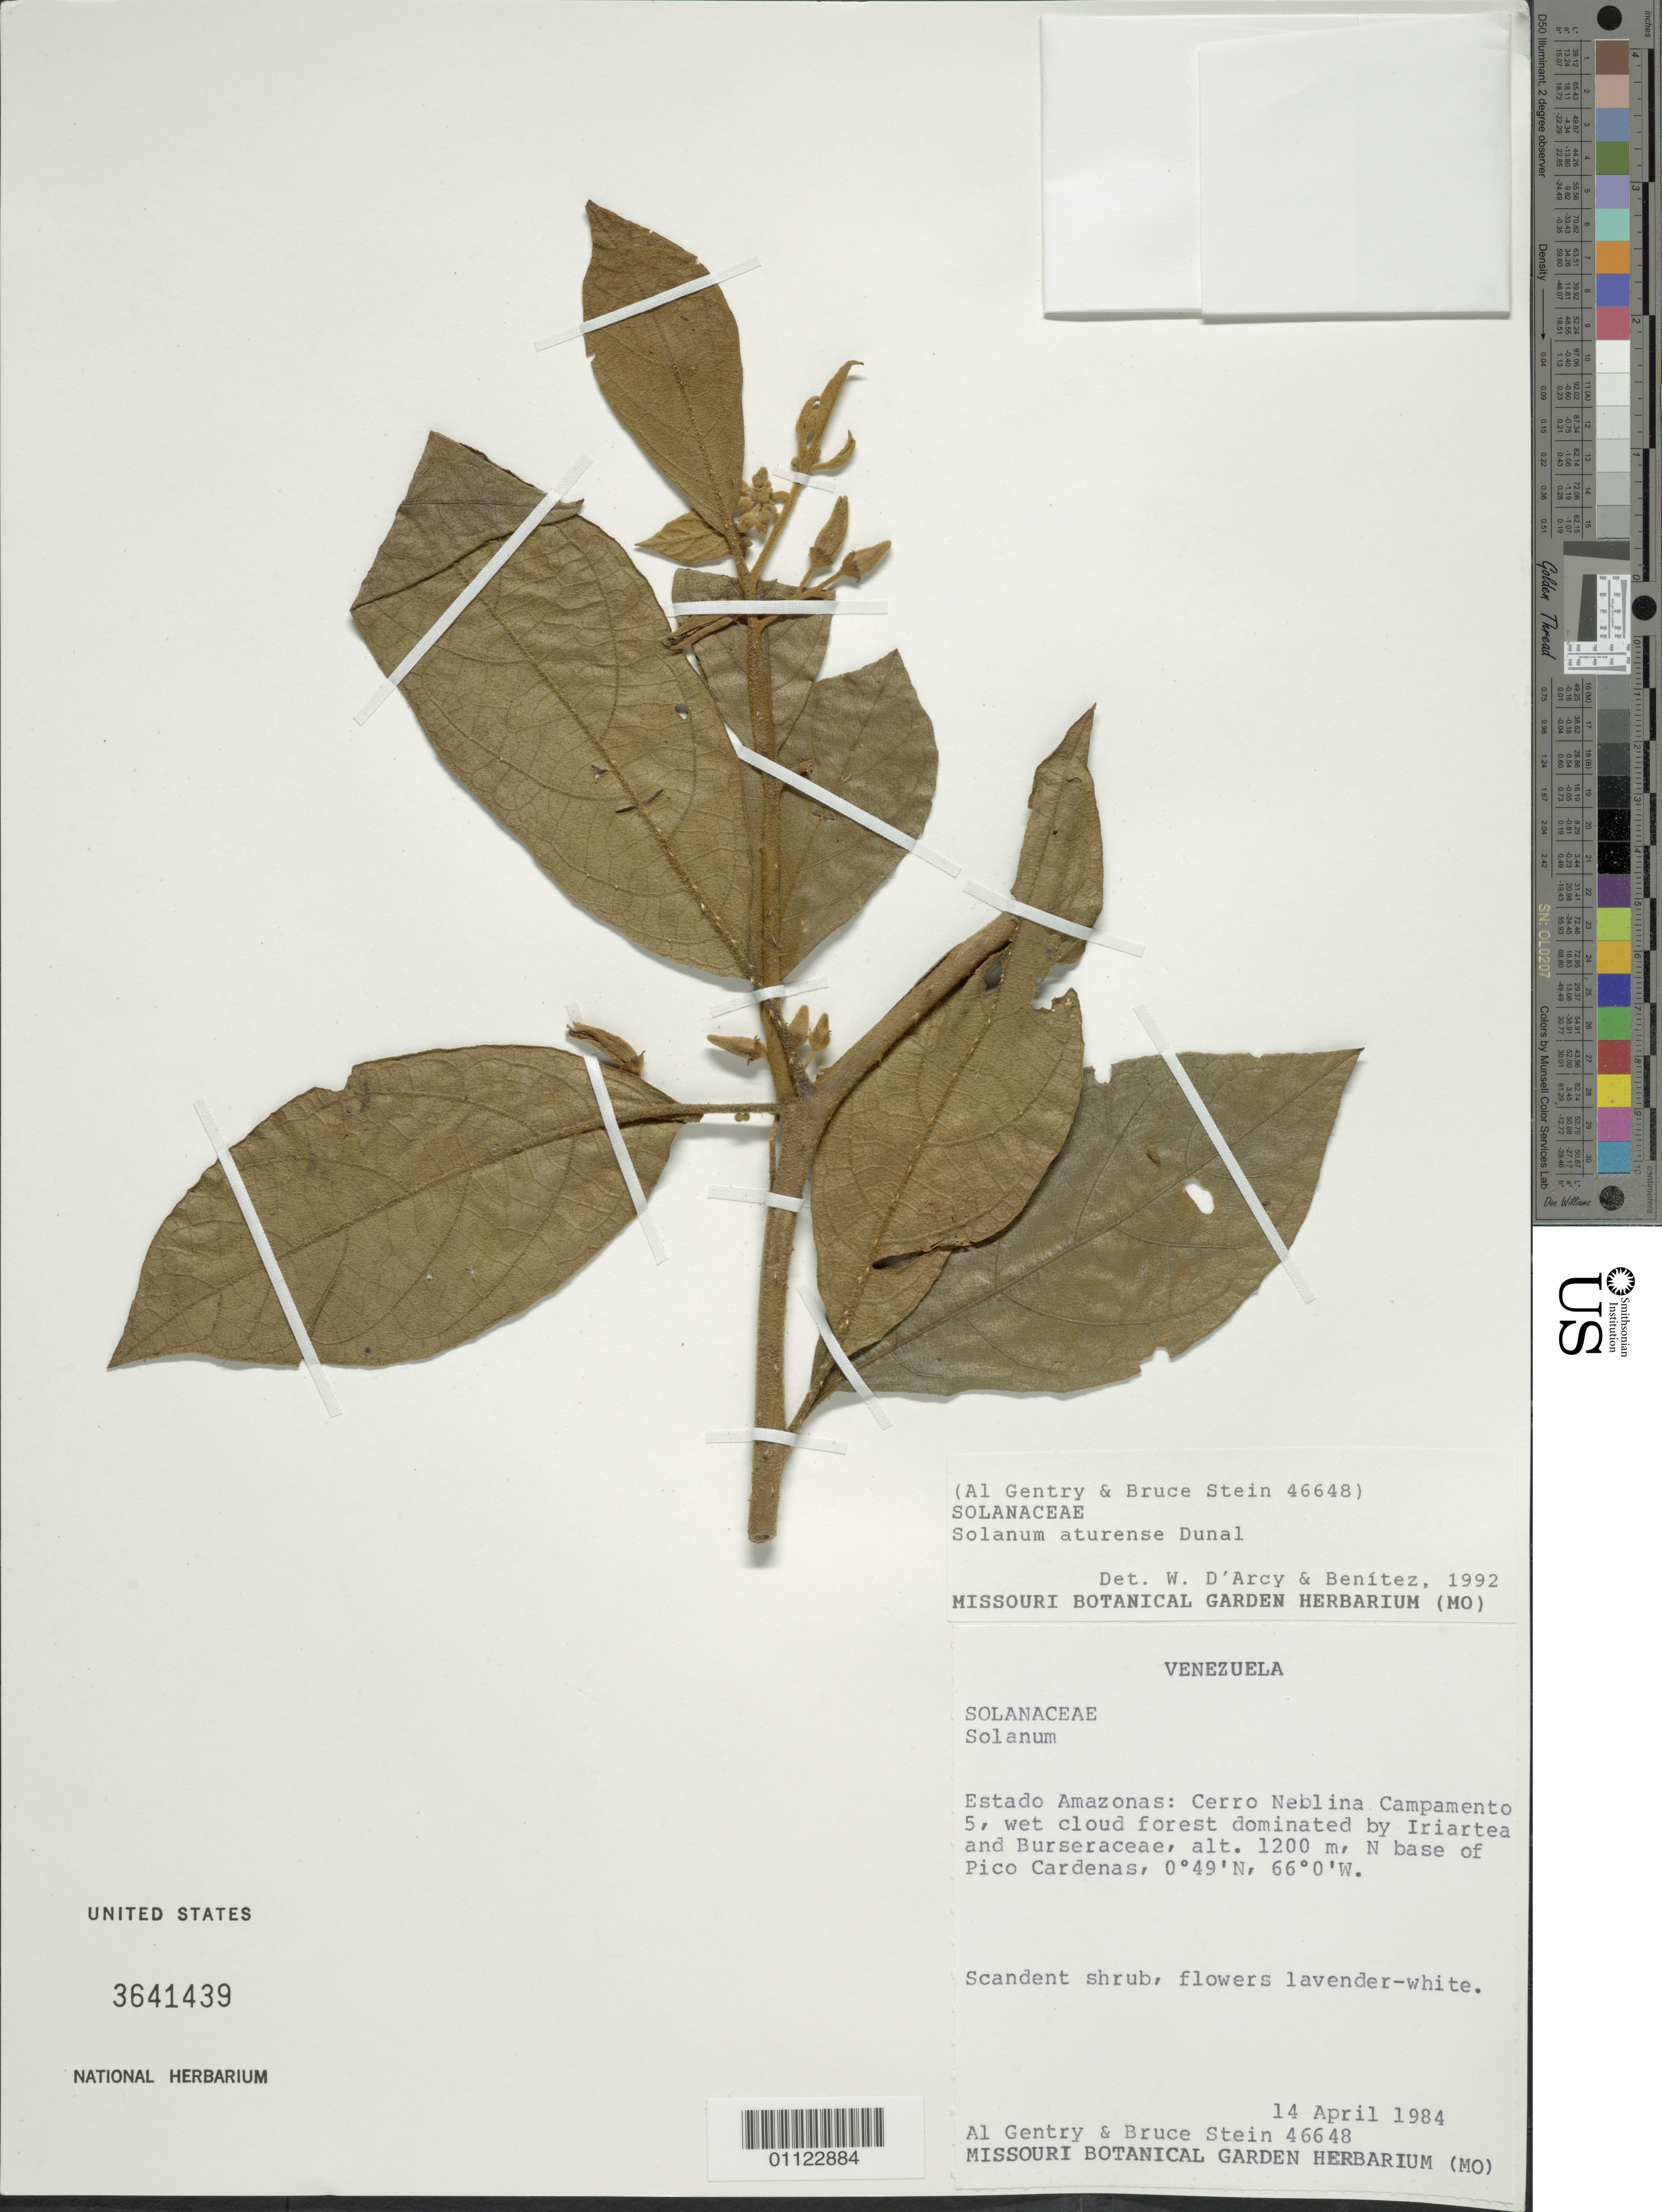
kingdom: Plantae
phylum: Tracheophyta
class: Magnoliopsida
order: Solanales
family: Solanaceae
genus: Solanum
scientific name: Solanum aturense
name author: Dunal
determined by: D'Arcy, W. G.; Benítez, C. E.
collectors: A. H. Gentry & B. Stein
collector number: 46648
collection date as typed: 14-Apr-84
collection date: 1984-04-14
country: Venezuela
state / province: Amazonas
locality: Río Negro, Cerro de Neblina Campamento 5, N base of Pico Cardenas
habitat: Wet cloud forest dominated by Iriartea and Burseraceae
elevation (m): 1200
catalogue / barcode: US 3641439